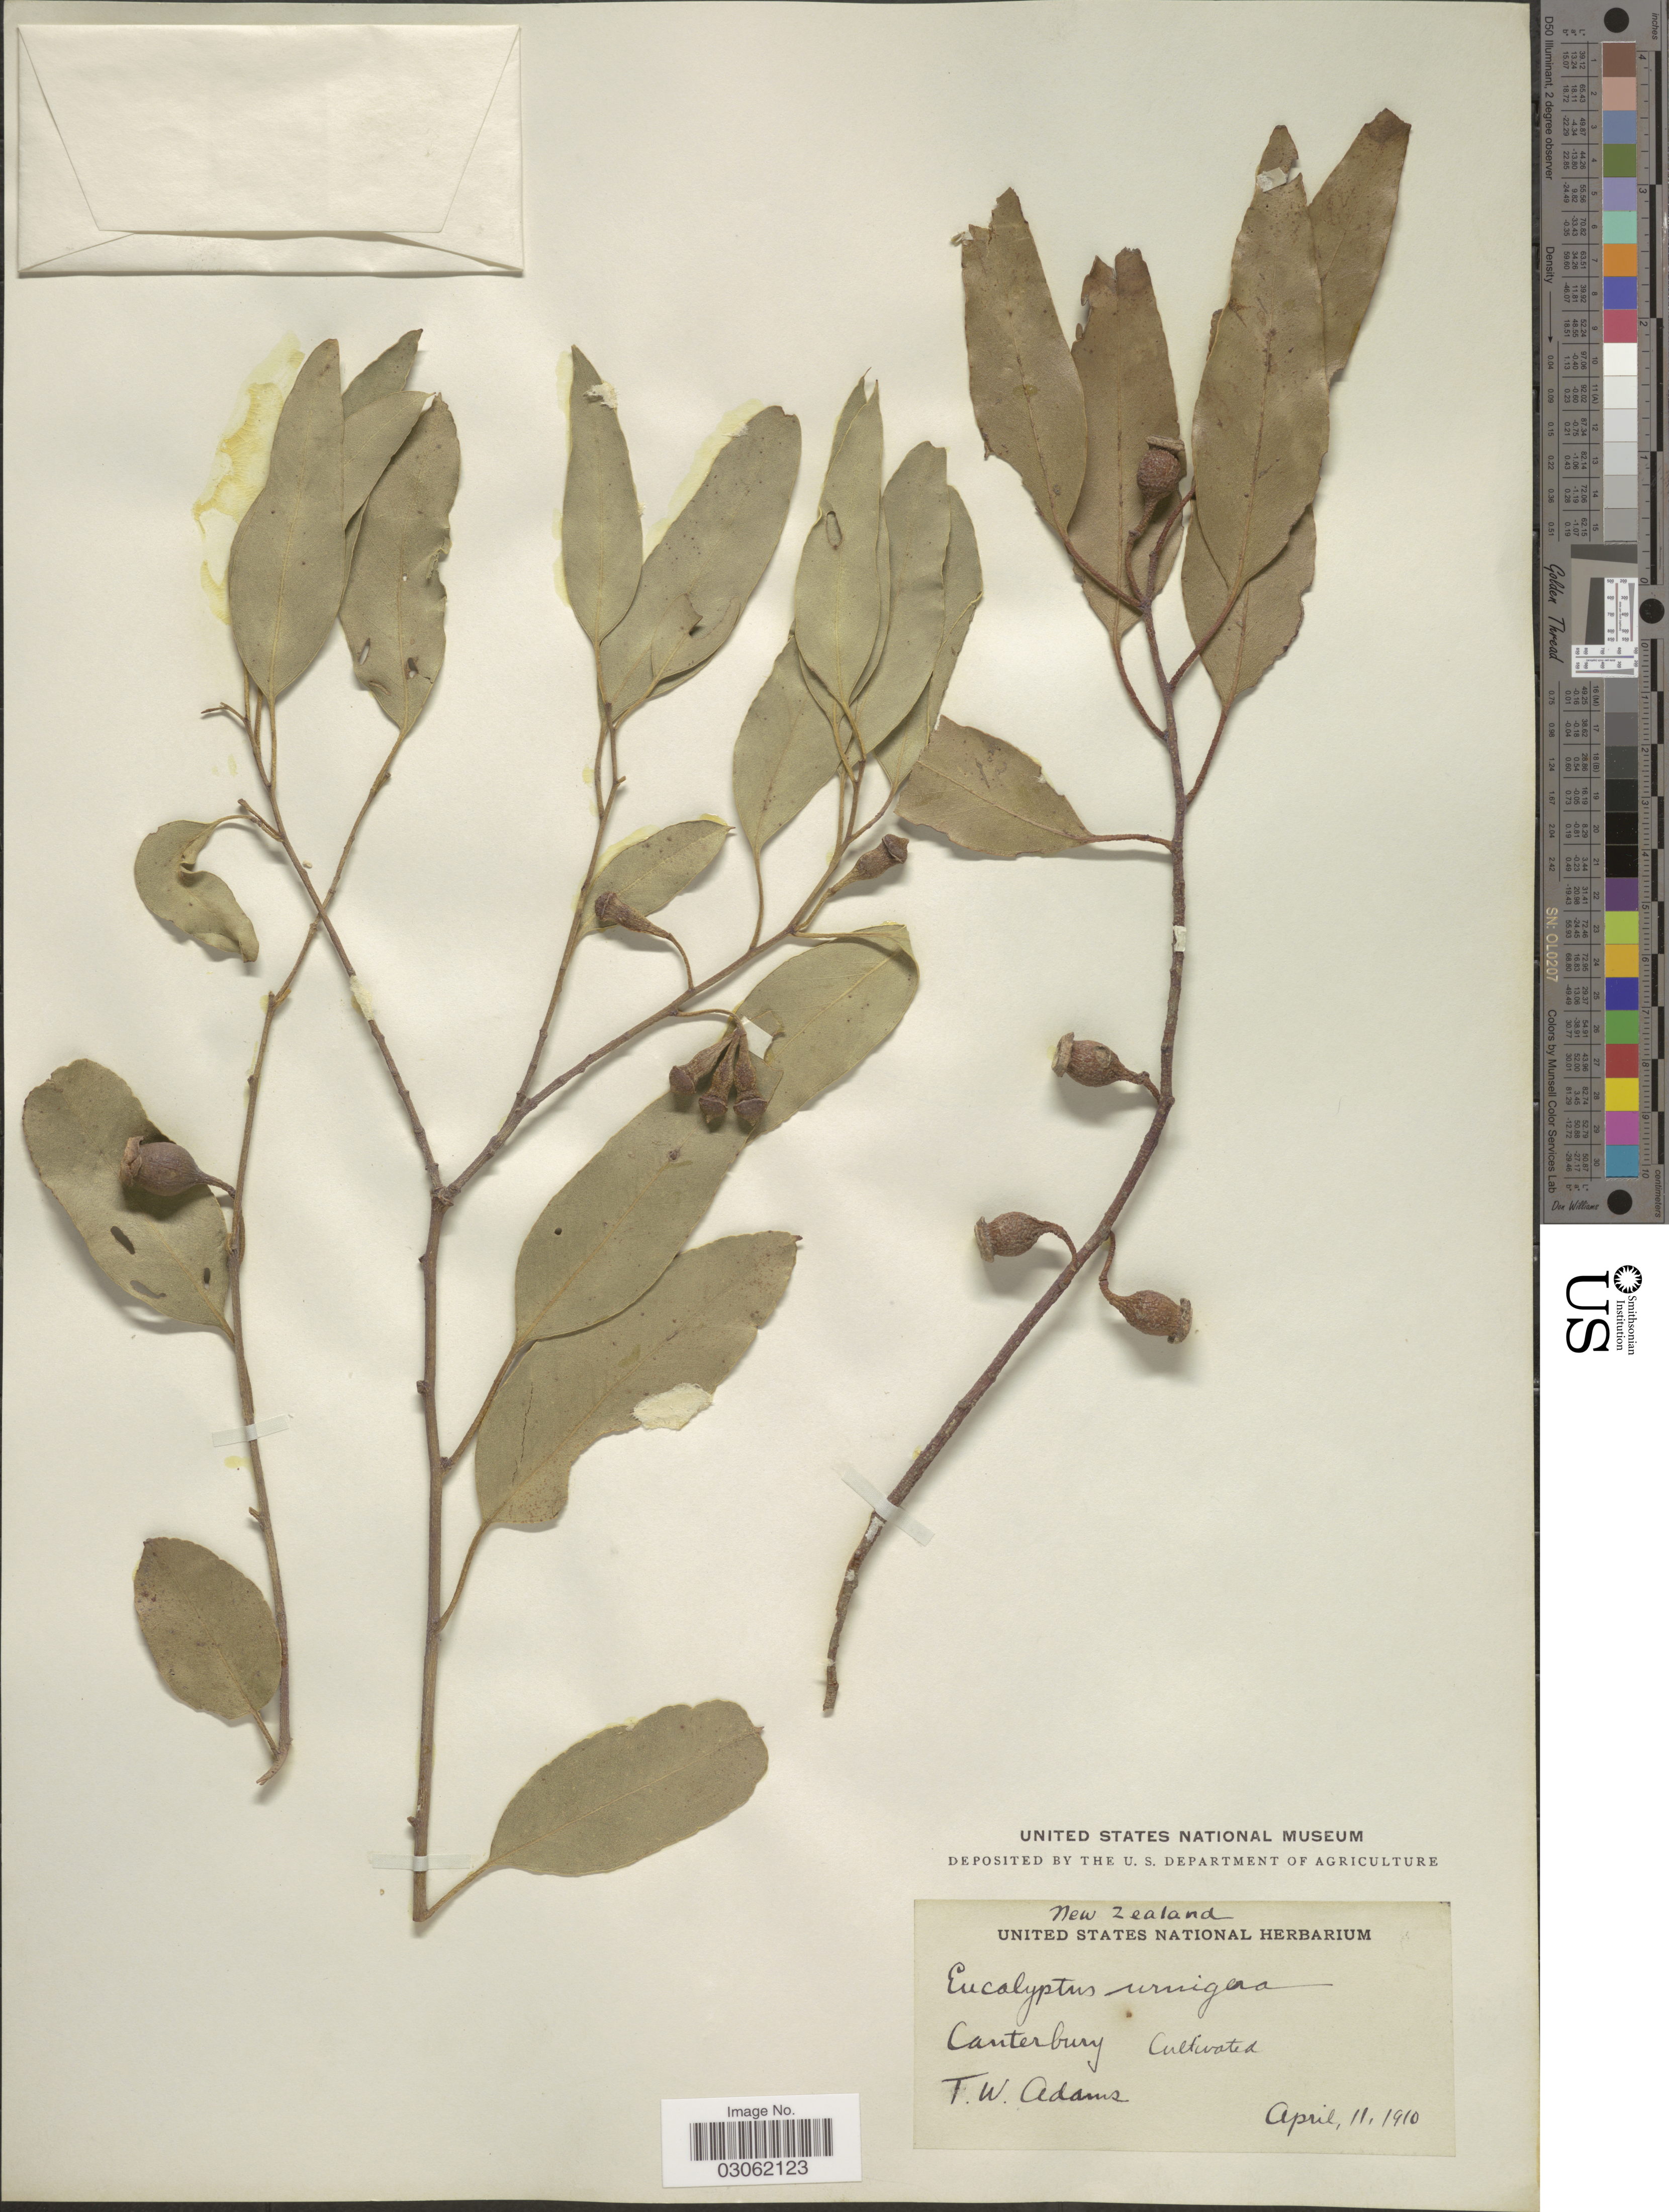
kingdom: Plantae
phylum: Tracheophyta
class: Magnoliopsida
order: Myrtales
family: Myrtaceae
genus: Eucalyptus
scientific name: Eucalyptus urnigera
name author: Hook. f.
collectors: T. Adams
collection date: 1910-04-11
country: New Zealand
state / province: Canterbury